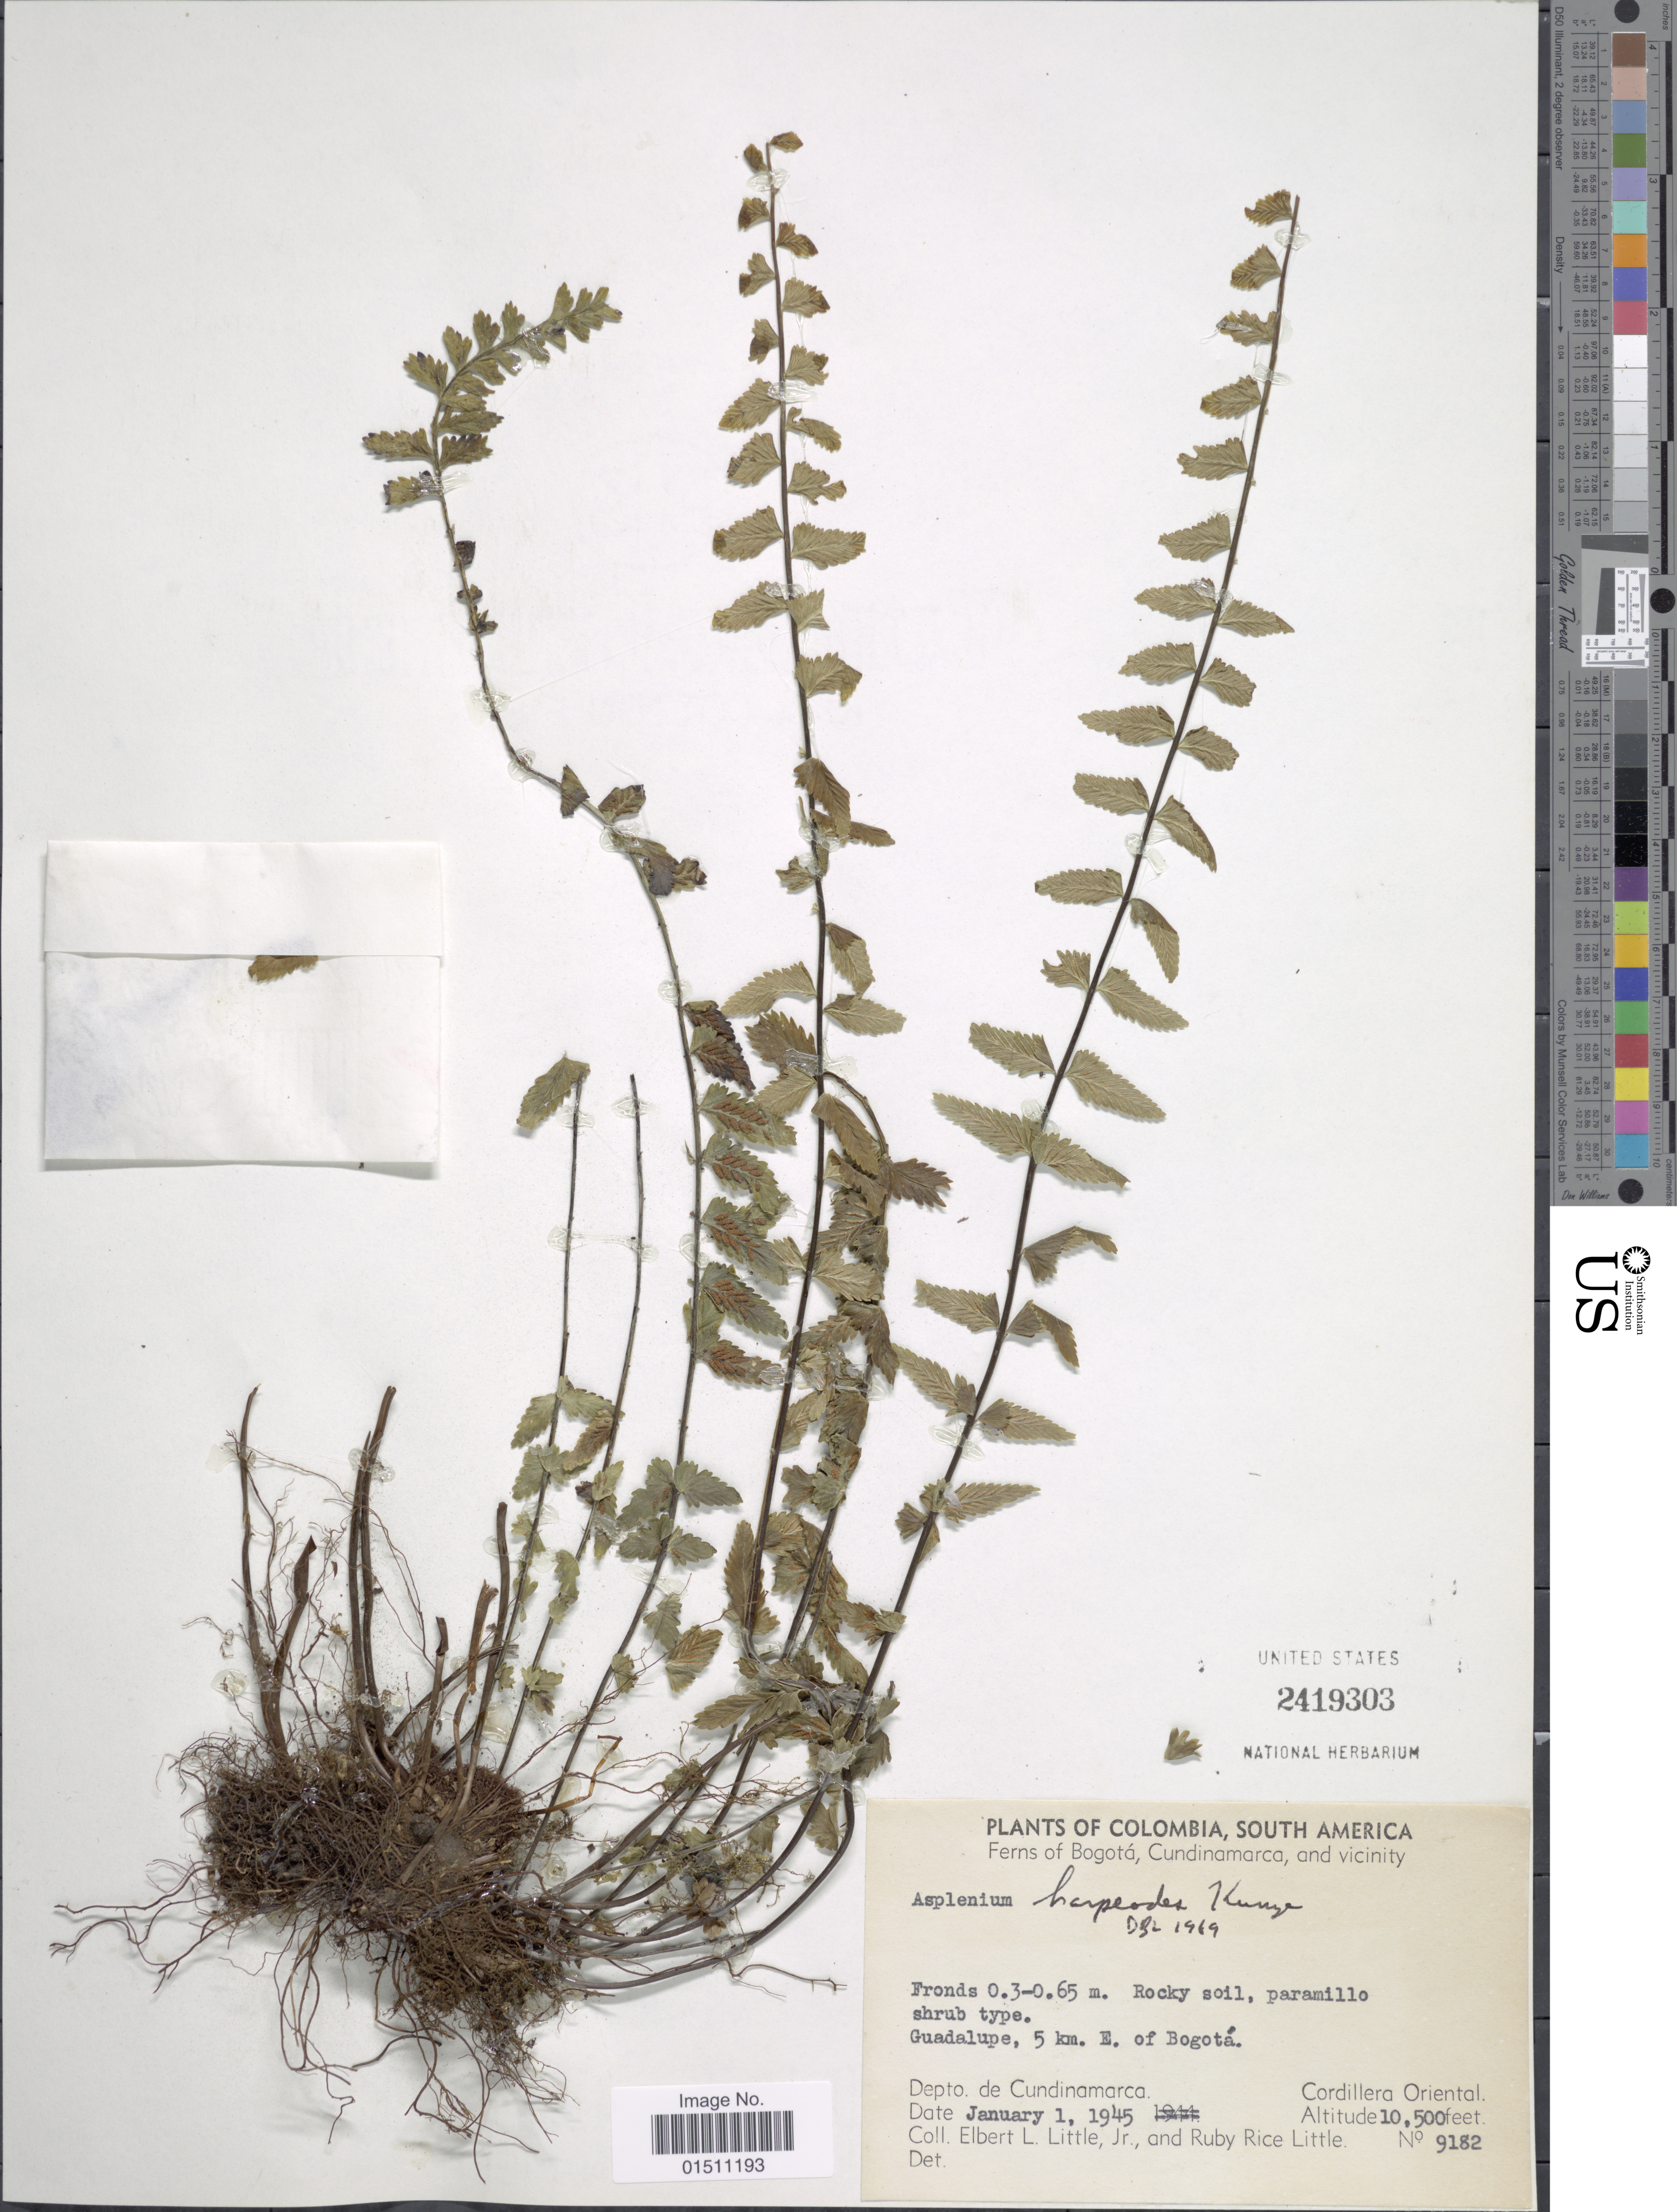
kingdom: Plantae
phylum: Tracheophyta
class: Polypodiopsida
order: Polypodiales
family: Aspleniaceae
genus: Asplenium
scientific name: Asplenium harpeodes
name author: Kunze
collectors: E. L. Little & R. R. Little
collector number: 9182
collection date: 1945-01-01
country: Colombia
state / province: Cundinamarca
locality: Colombia, South America, Ferns of Bogotá, Cundinamarca, and vicinity, Depto. de Cundinamarca Cordillera Oriental, Guadalupe, 5 km. E. of Bogotá.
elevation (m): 3200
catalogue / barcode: US 2419303